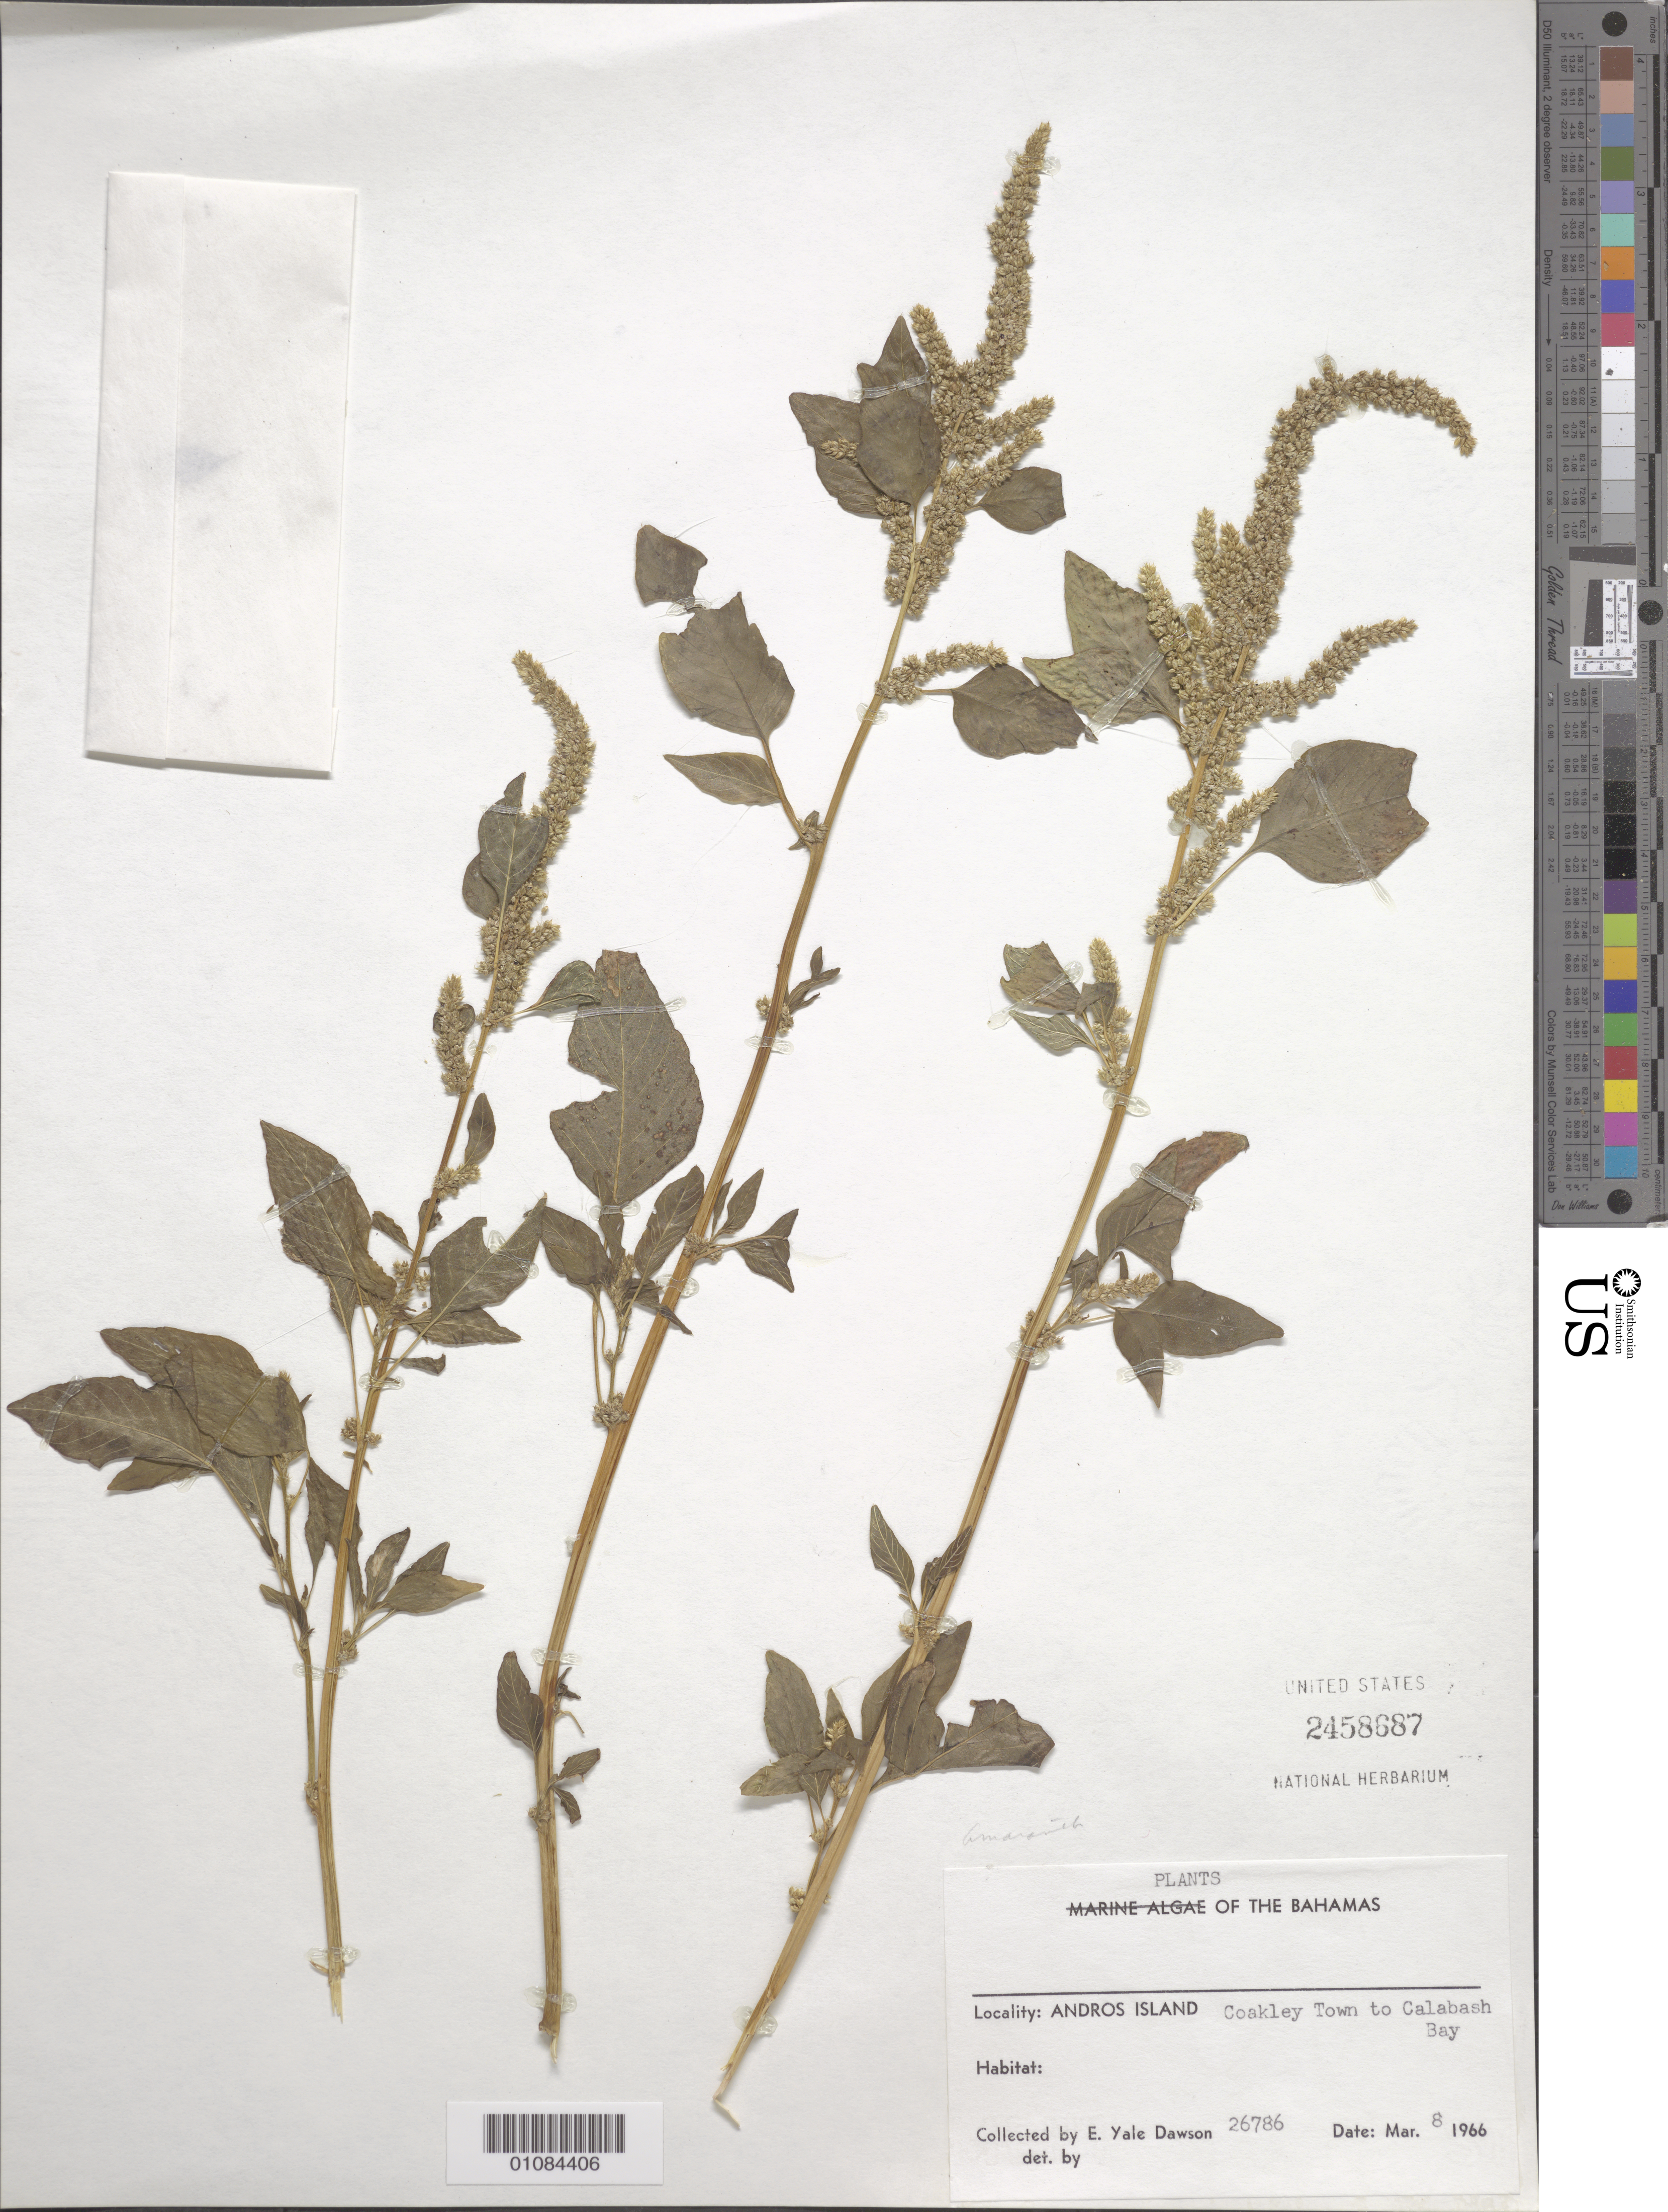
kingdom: Plantae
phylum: Tracheophyta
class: Magnoliopsida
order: Caryophyllales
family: Amaranthaceae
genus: Amaranthus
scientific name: Amaranthus dubius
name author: Mart. ex Thell.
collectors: E. Y. Dawson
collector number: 26786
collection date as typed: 08 Mar 1966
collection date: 1966-03-08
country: Bahamas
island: Andros I.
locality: Coakley Town to Calabash Bay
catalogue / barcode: US 2458687